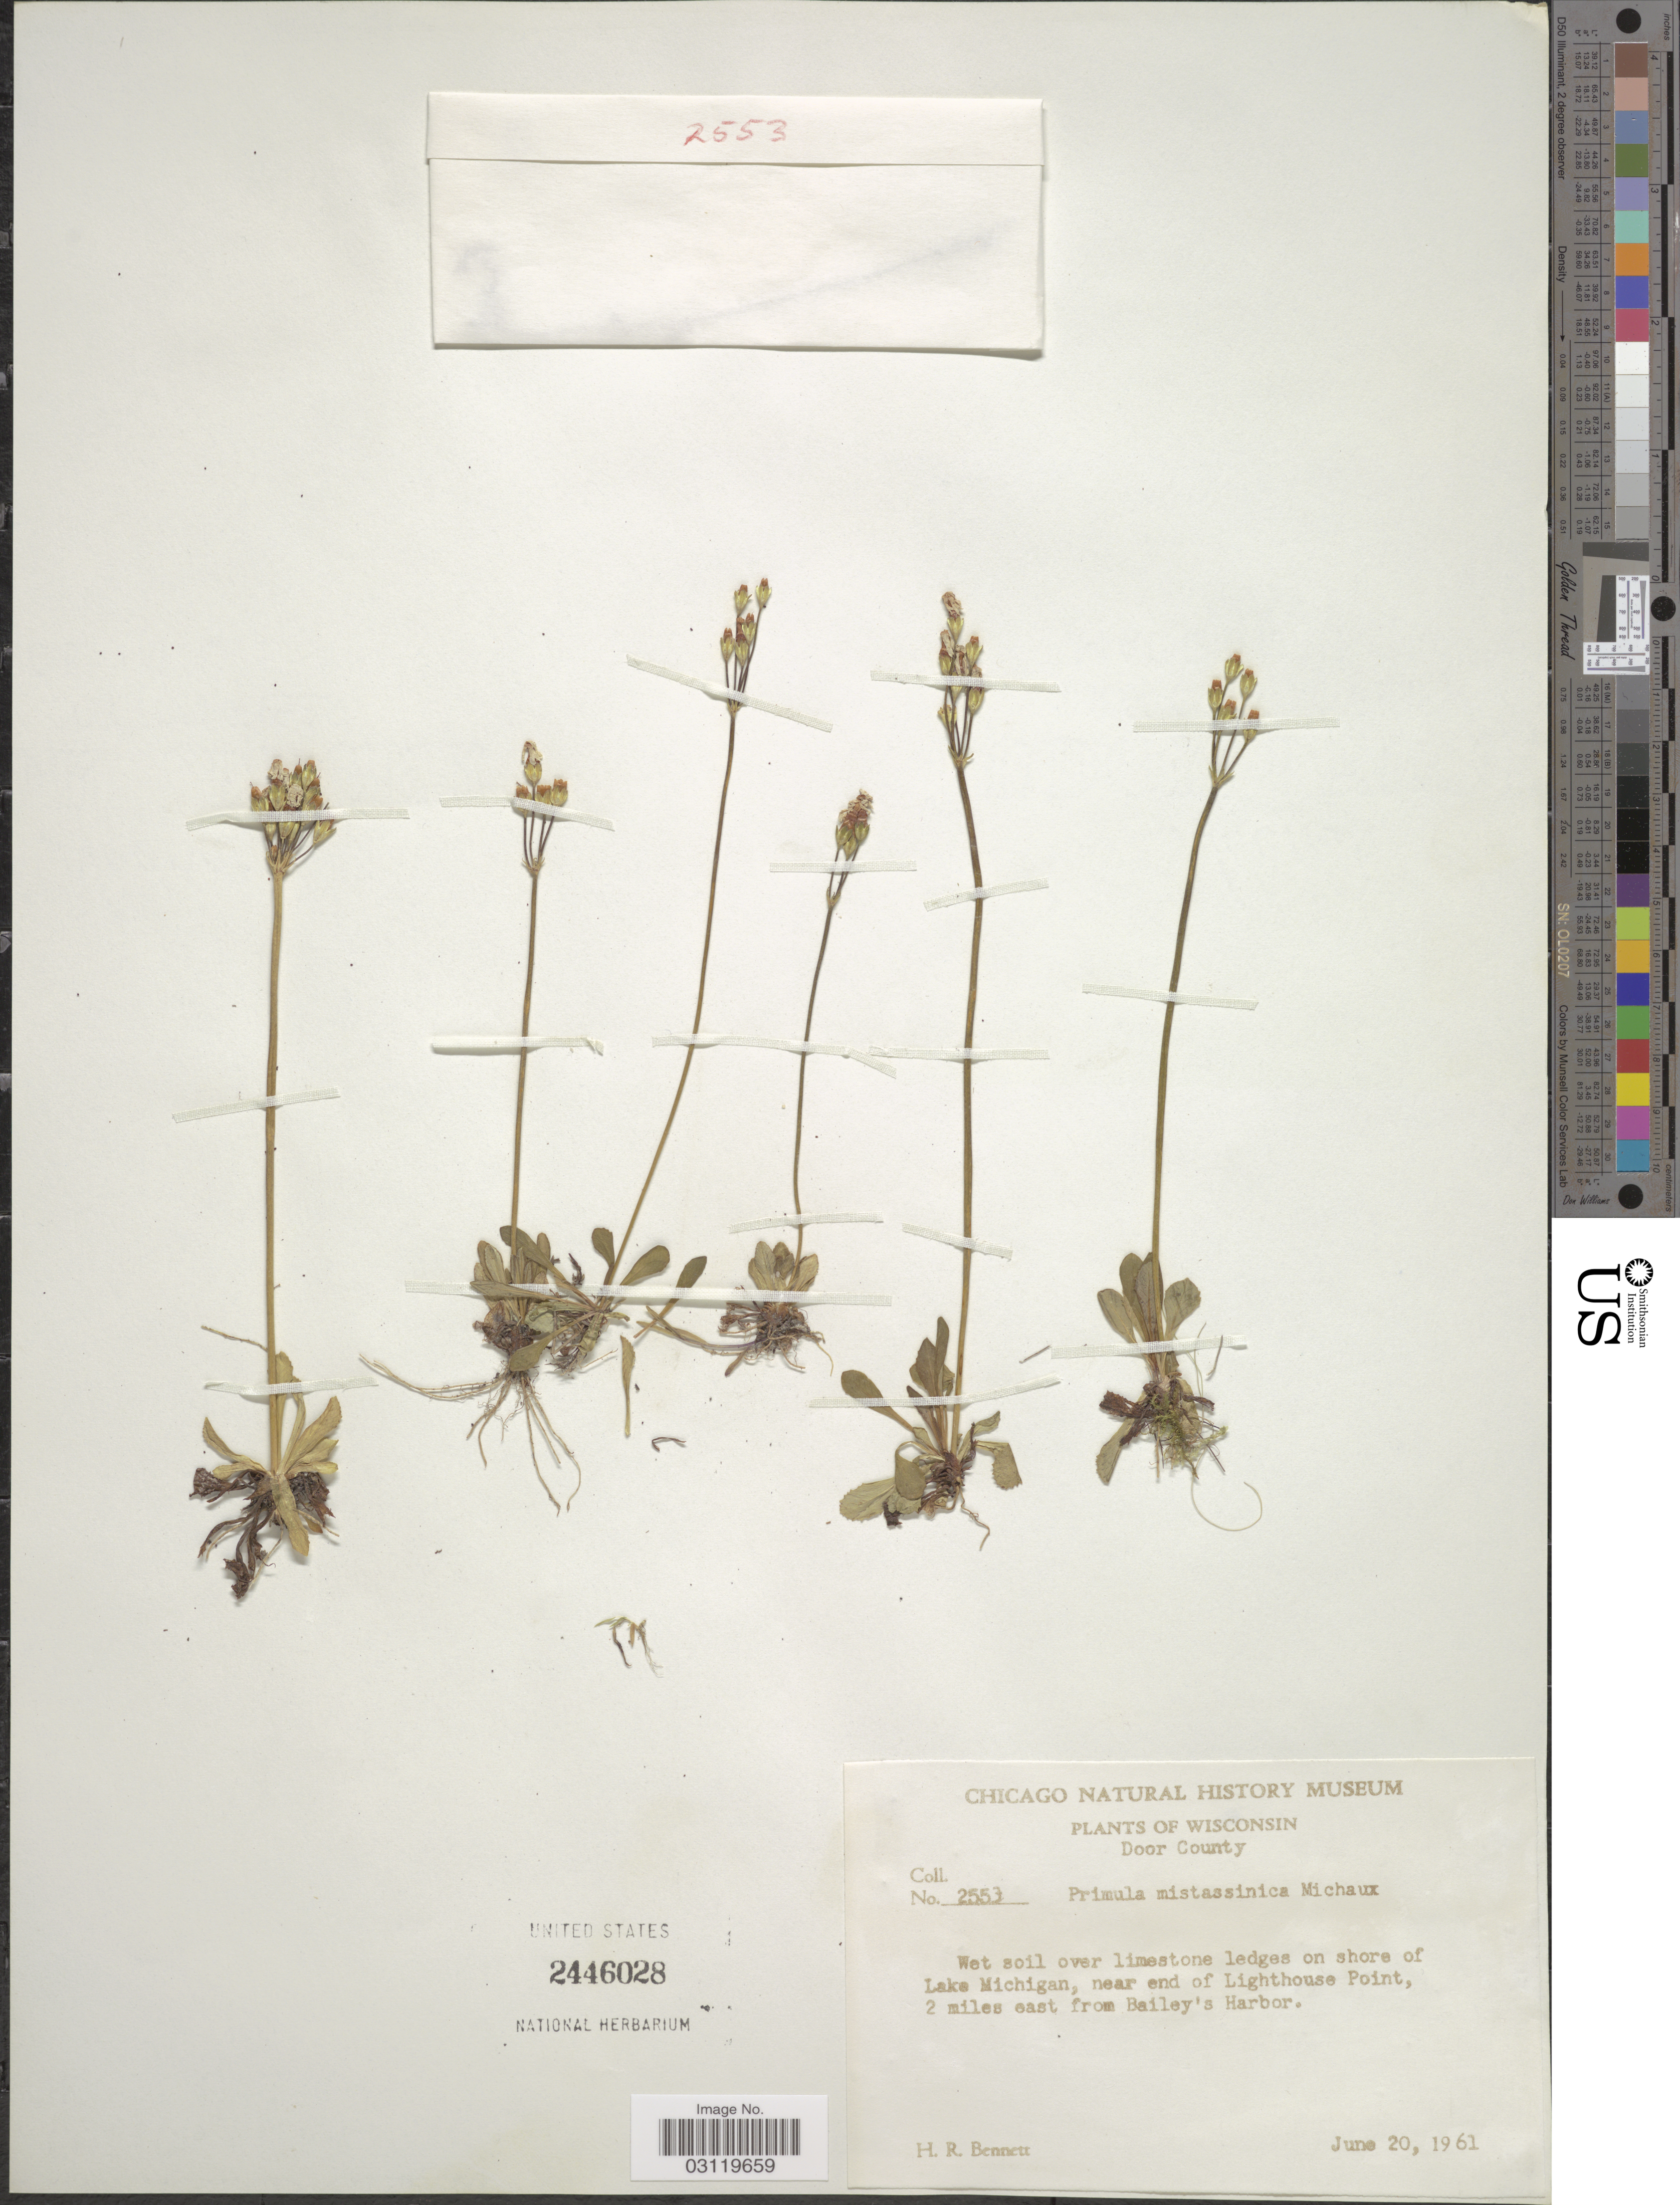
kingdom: Plantae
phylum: Tracheophyta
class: Magnoliopsida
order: Ericales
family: Primulaceae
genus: Primula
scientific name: Primula mistassinica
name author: Michx.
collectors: H. R. Bennett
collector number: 2553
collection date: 1961-06-20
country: United States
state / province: Wisconsin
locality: Door County, Wet soil over limestone ledges on shore of Lake Michigan, near end of Lighthouse Point, 2 miles east from Bailey's Harbor.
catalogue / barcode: US 2446028